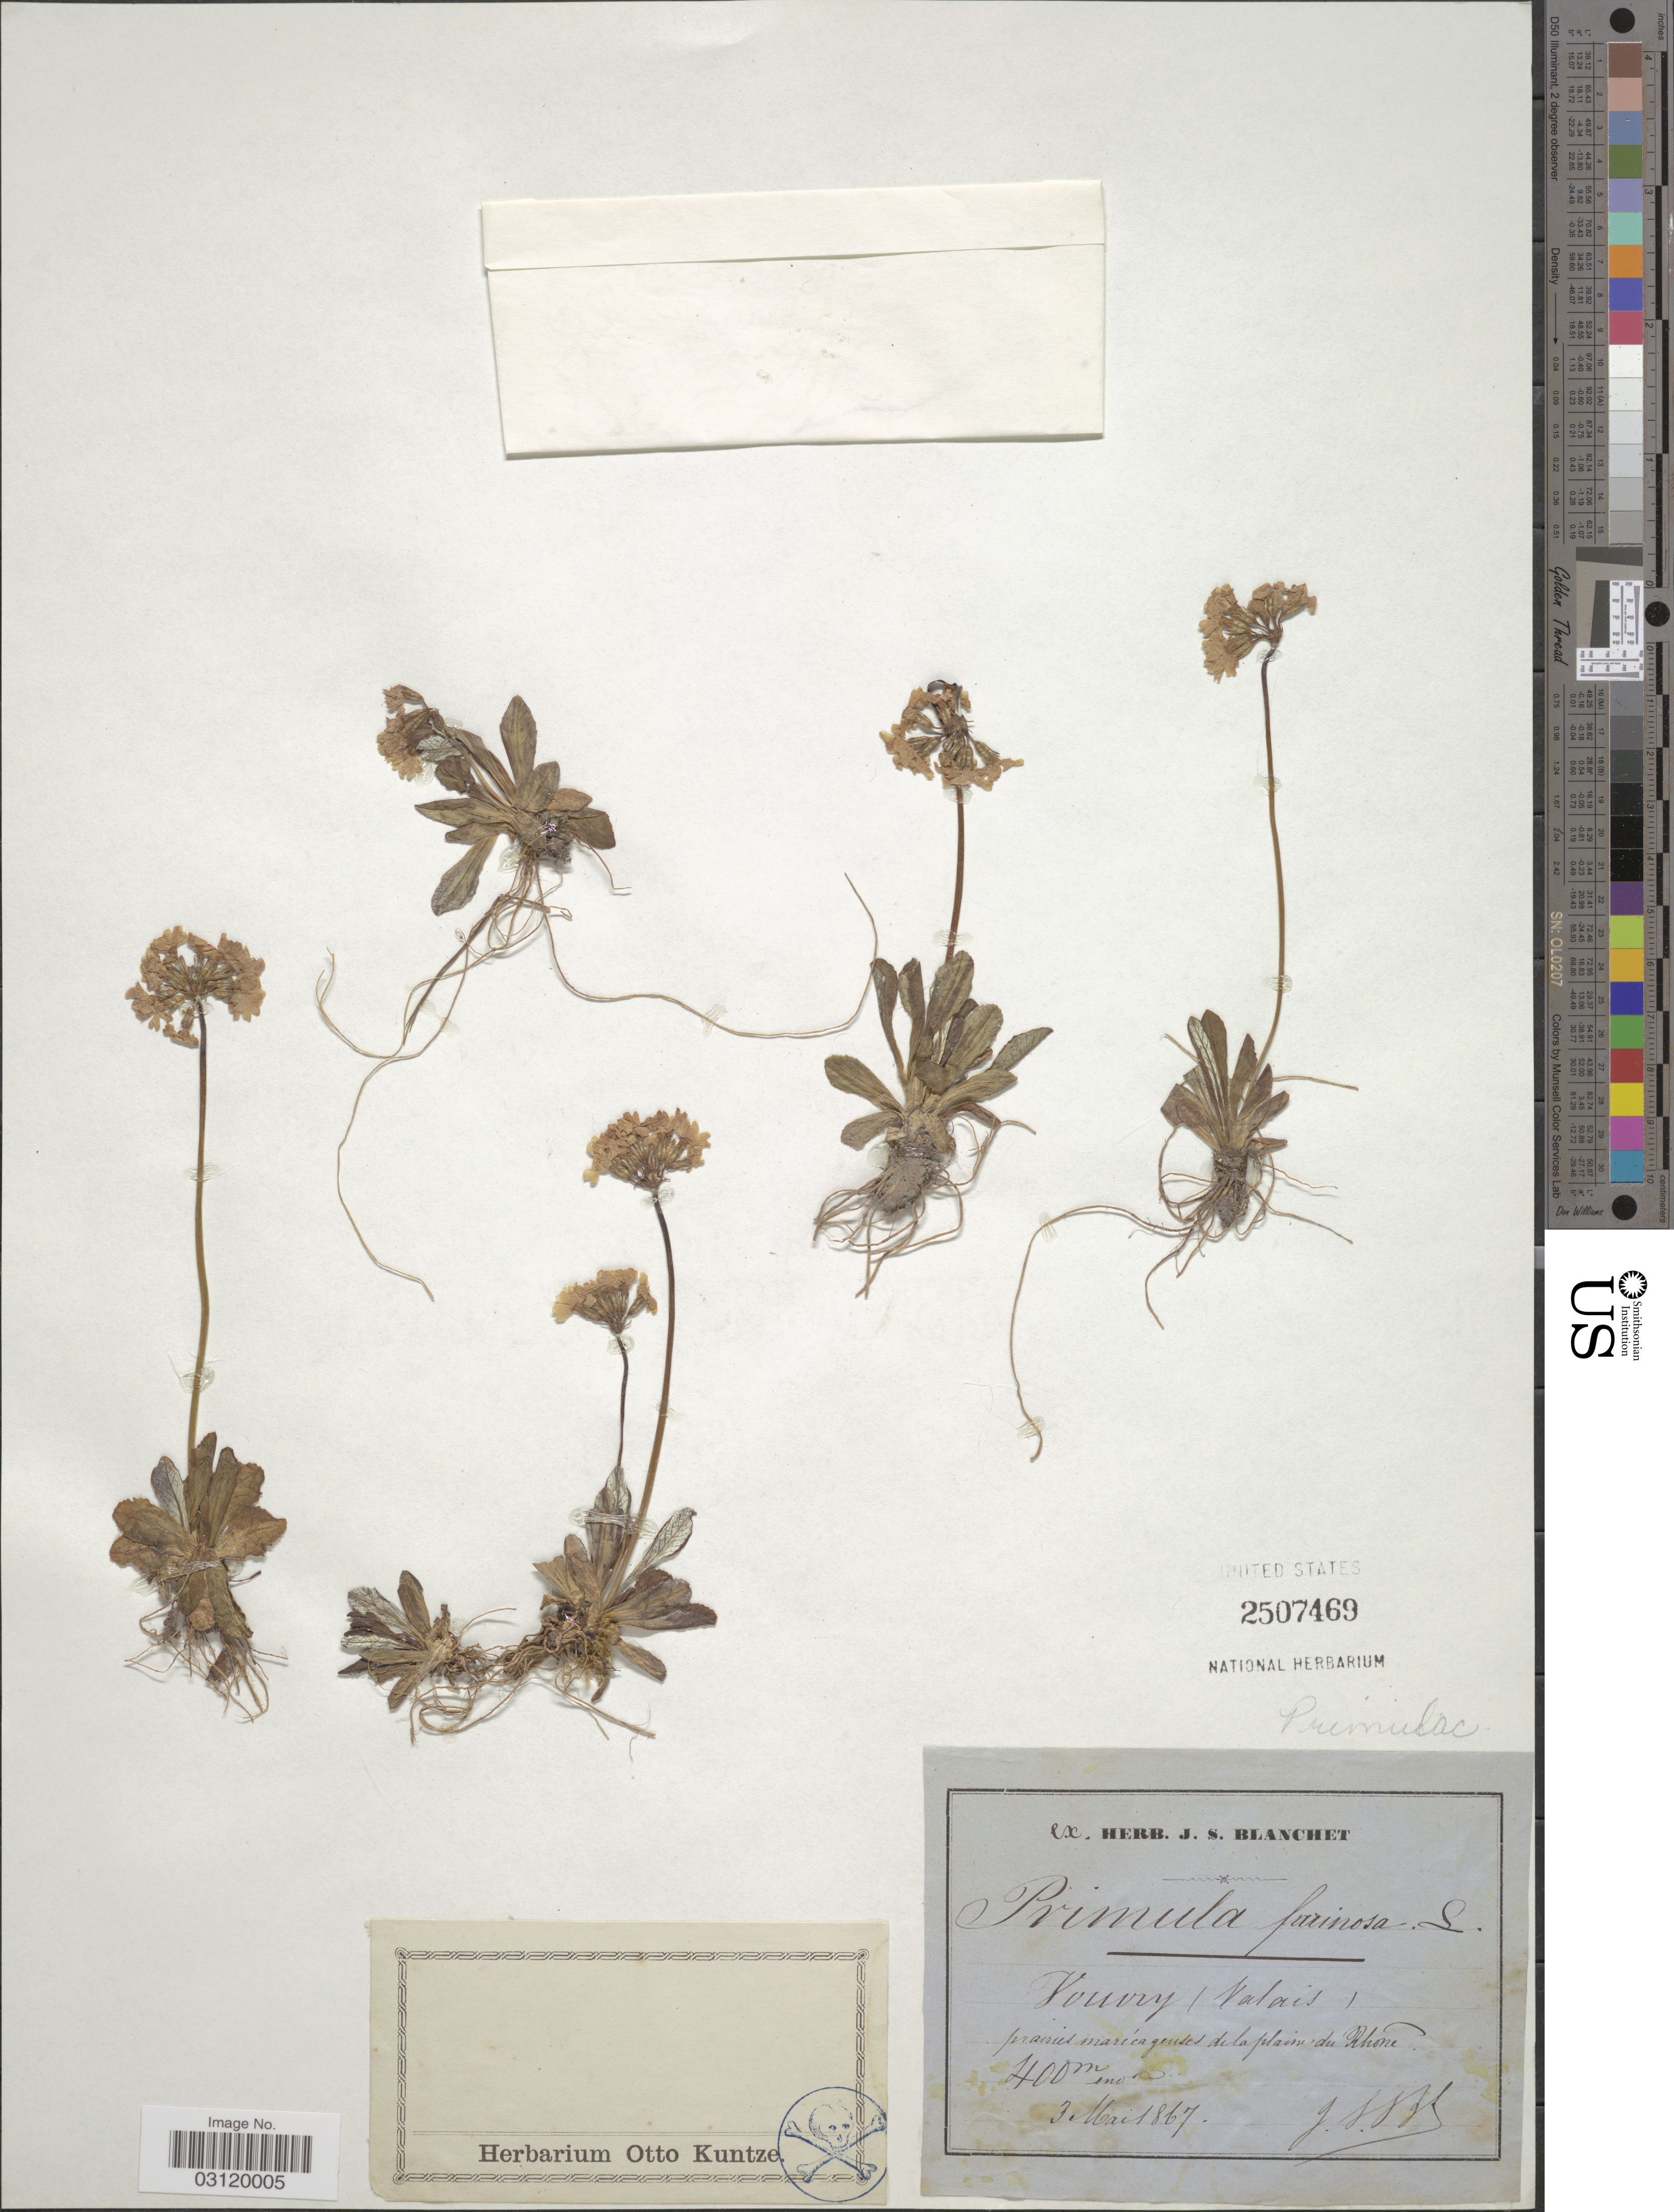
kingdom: Plantae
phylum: Tracheophyta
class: Magnoliopsida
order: Ericales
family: Primulaceae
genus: Primula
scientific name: Primula farinosa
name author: L.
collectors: J. Blanchet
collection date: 1867-05-03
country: Switzerland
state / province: Valais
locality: Vouvry. Prairies marícageuses de la plain du Rhóne.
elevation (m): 400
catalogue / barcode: US 2507469